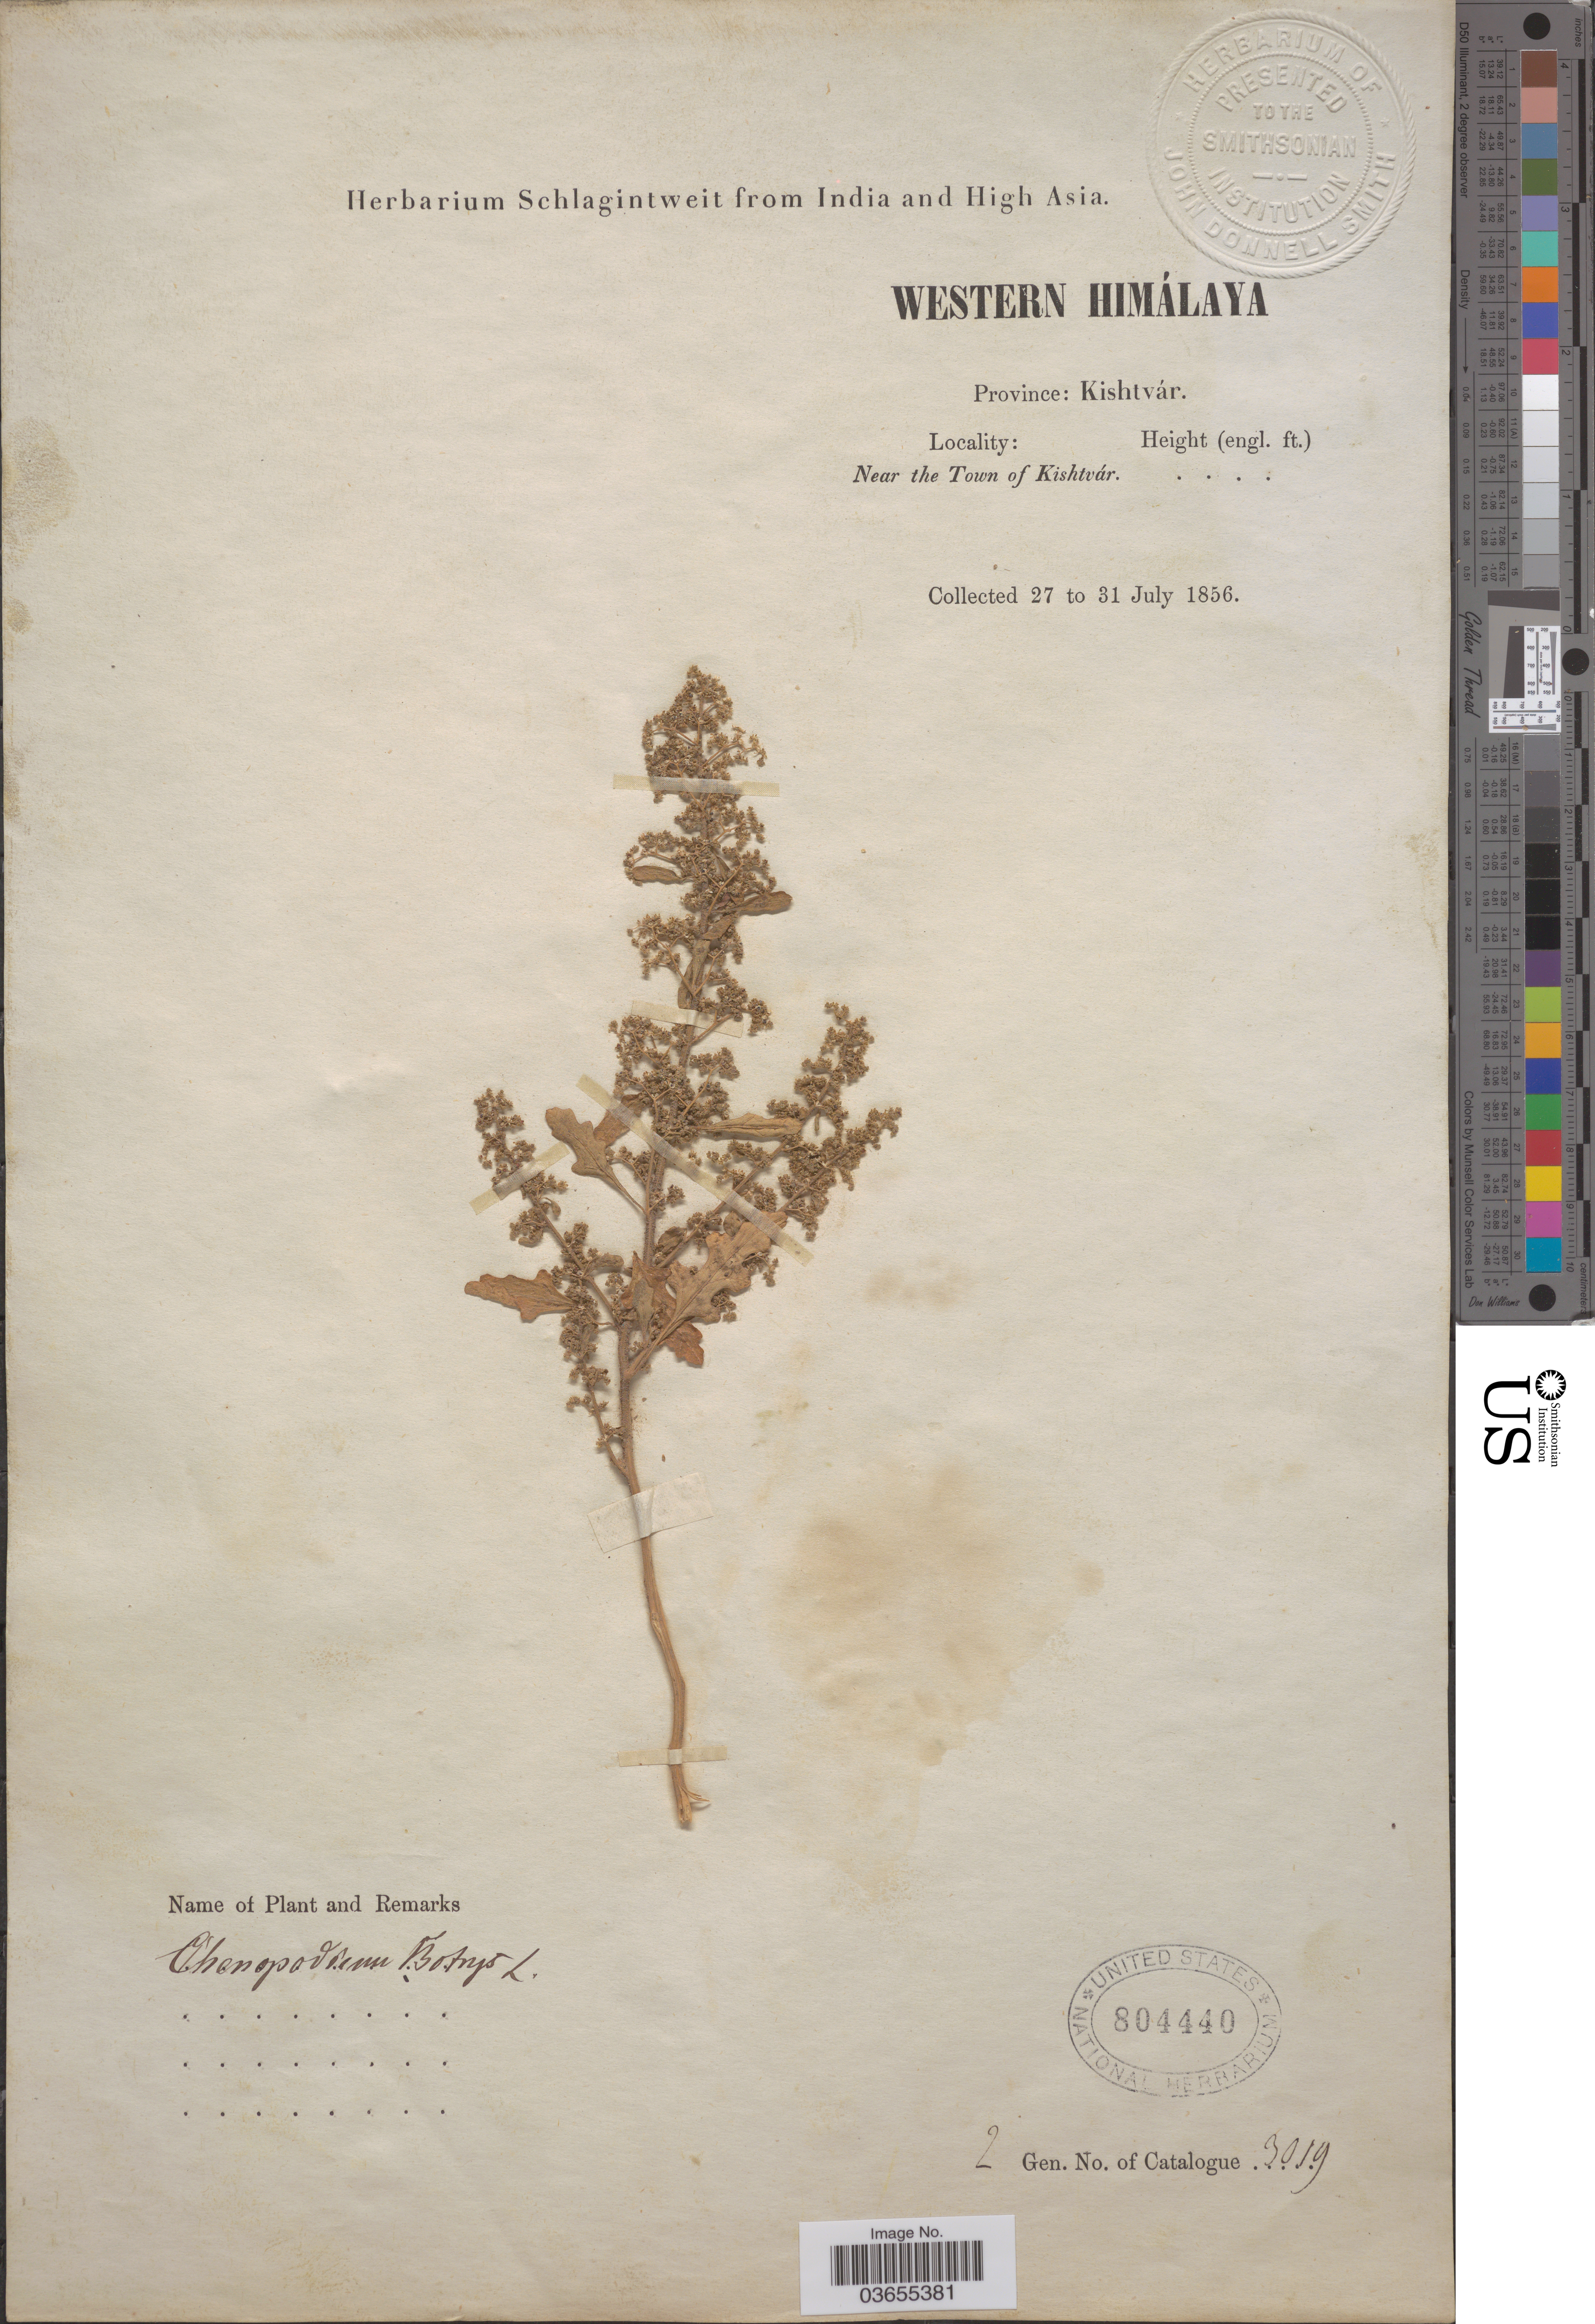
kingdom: Plantae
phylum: Tracheophyta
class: Magnoliopsida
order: Caryophyllales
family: Amaranthaceae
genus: Chenopodium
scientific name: Chenopodium botrys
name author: L.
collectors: ex herb. Schlagintweit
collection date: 1856-07-27/1856-07-31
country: India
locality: Western Himálaya. Province: Kishtvár. Near the Town of Kishtvár.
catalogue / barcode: US 804440